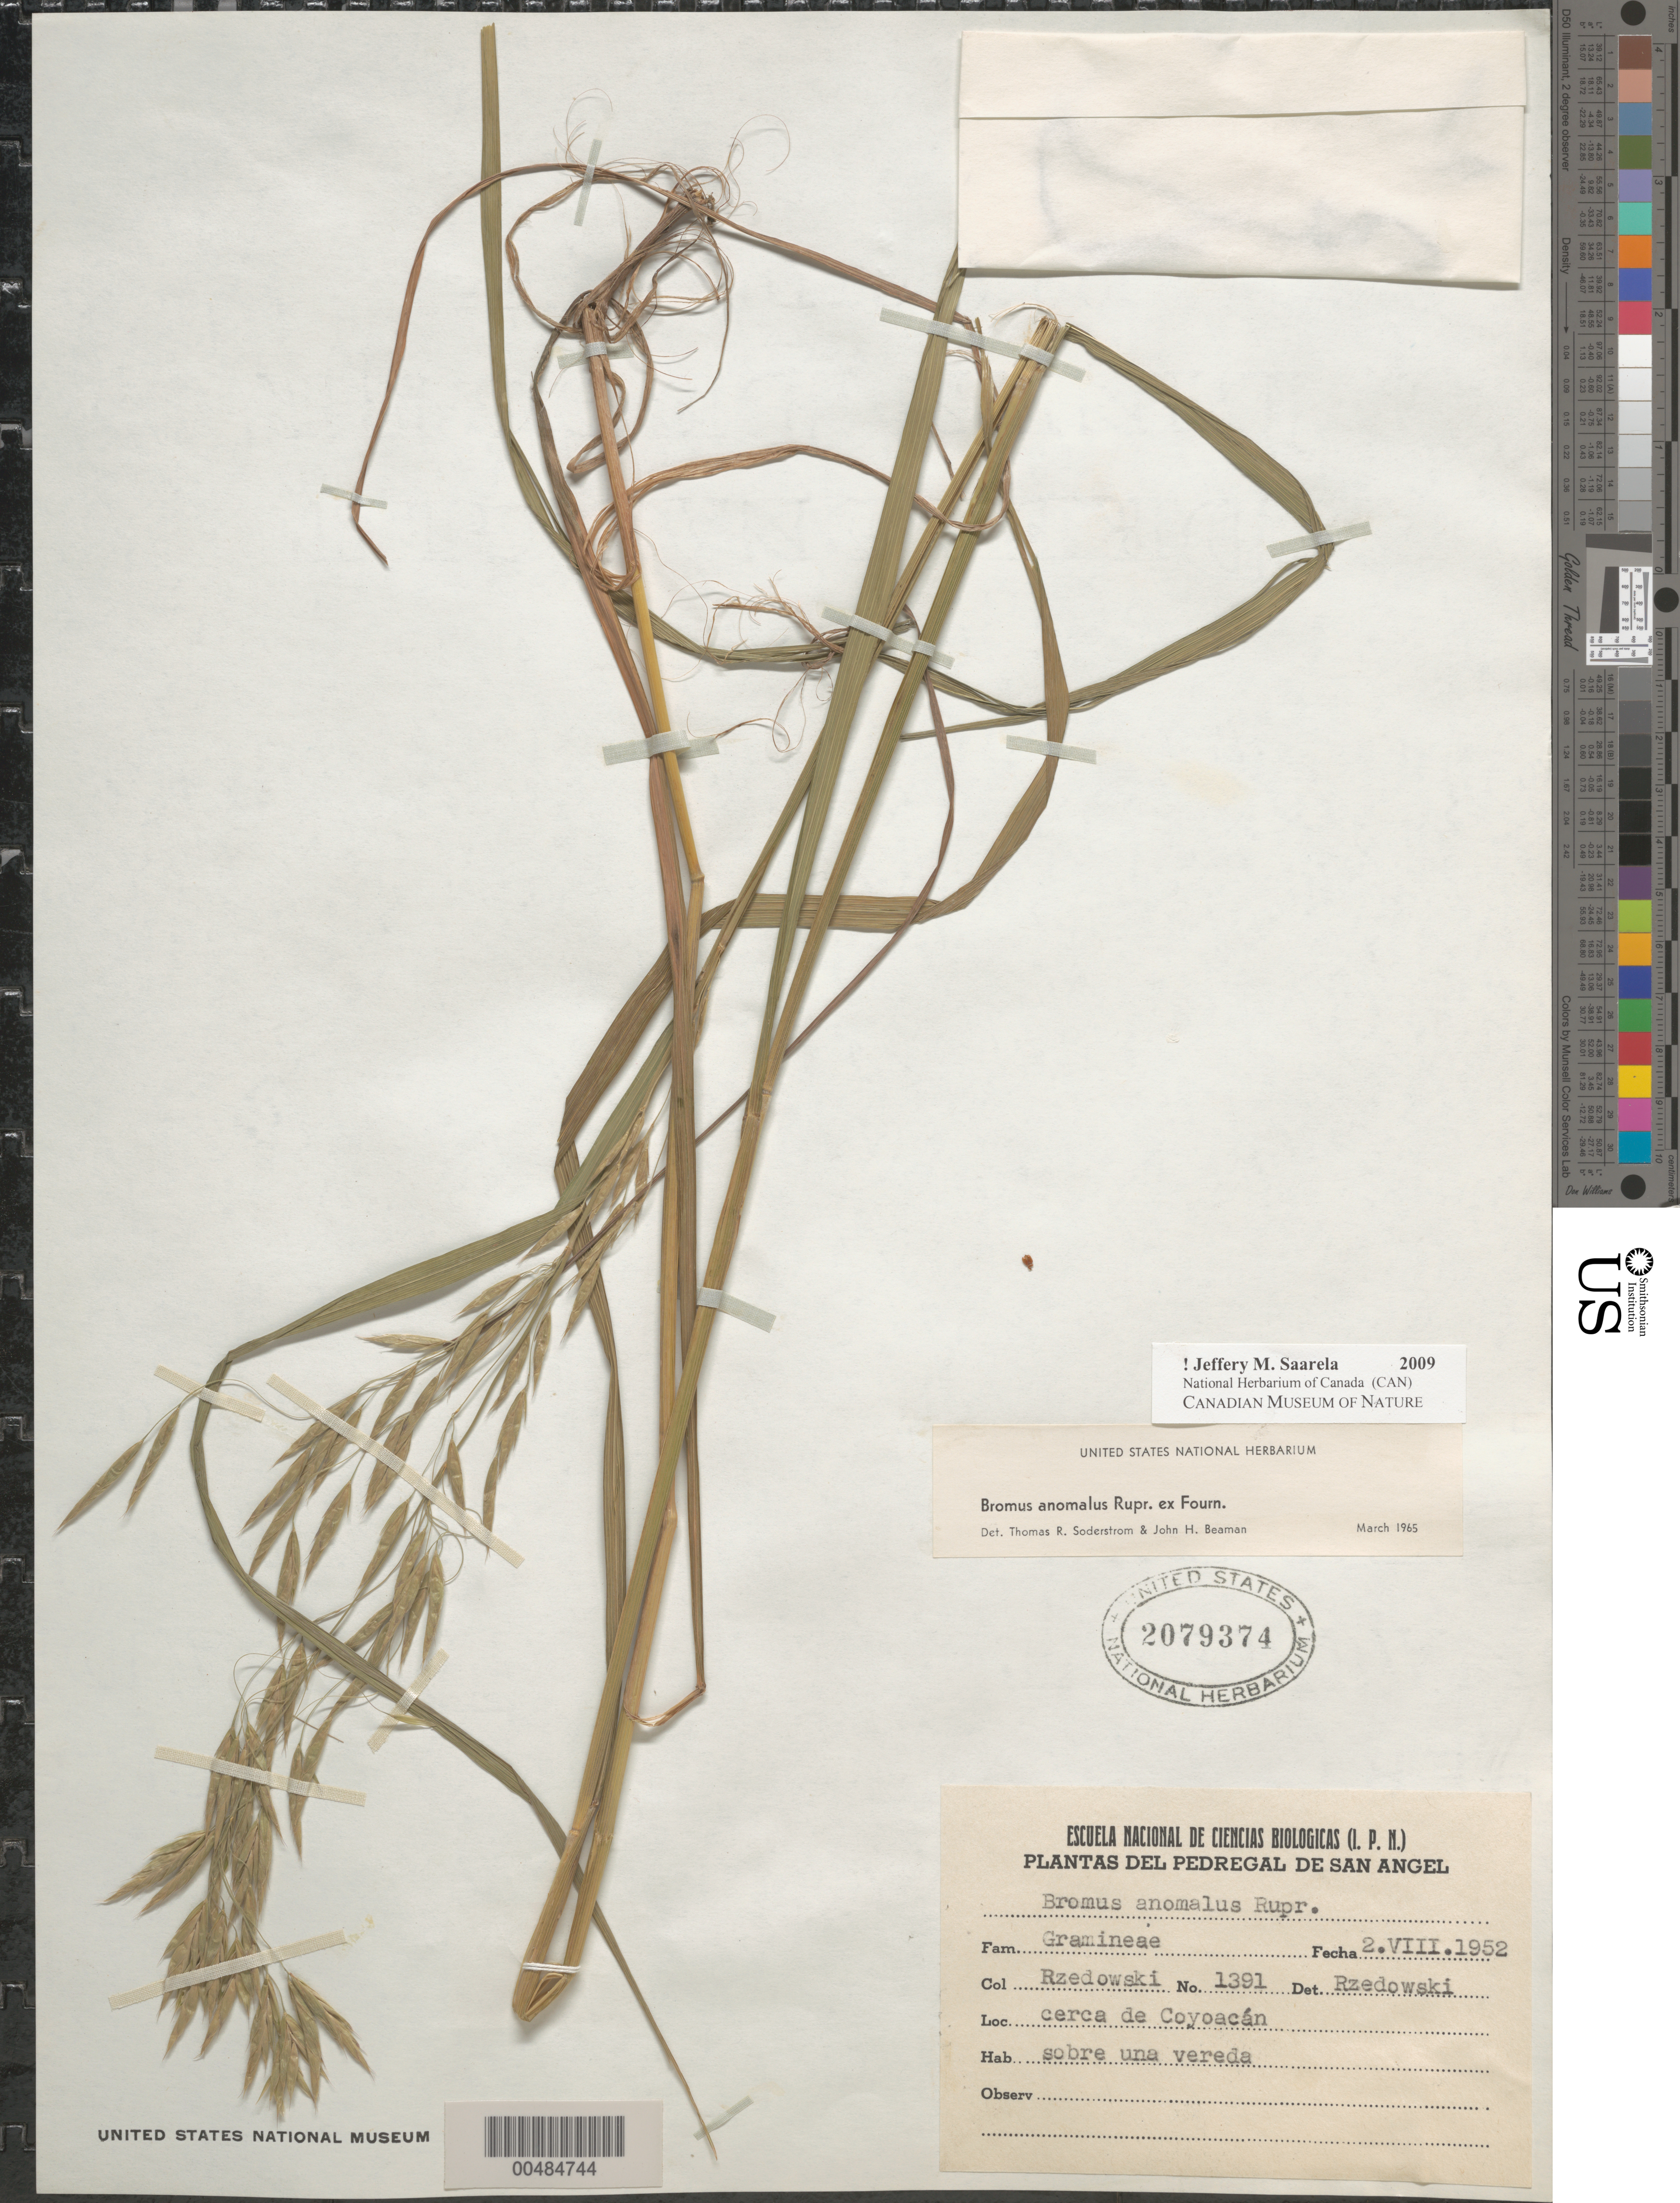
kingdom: Plantae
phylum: Tracheophyta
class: Liliopsida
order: Poales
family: Poaceae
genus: Bromus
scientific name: Bromus anomalus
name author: Rupr. ex E. Fourn.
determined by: Soderstrom, T. R.; Beaman, J. H.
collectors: J. Rzedowski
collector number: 1391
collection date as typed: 2 Aug 1952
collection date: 1952-08-02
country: Mexico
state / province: Distrito Federal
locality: Pedregal de San Angel, cerca de Coyoacán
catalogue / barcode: US 2079374